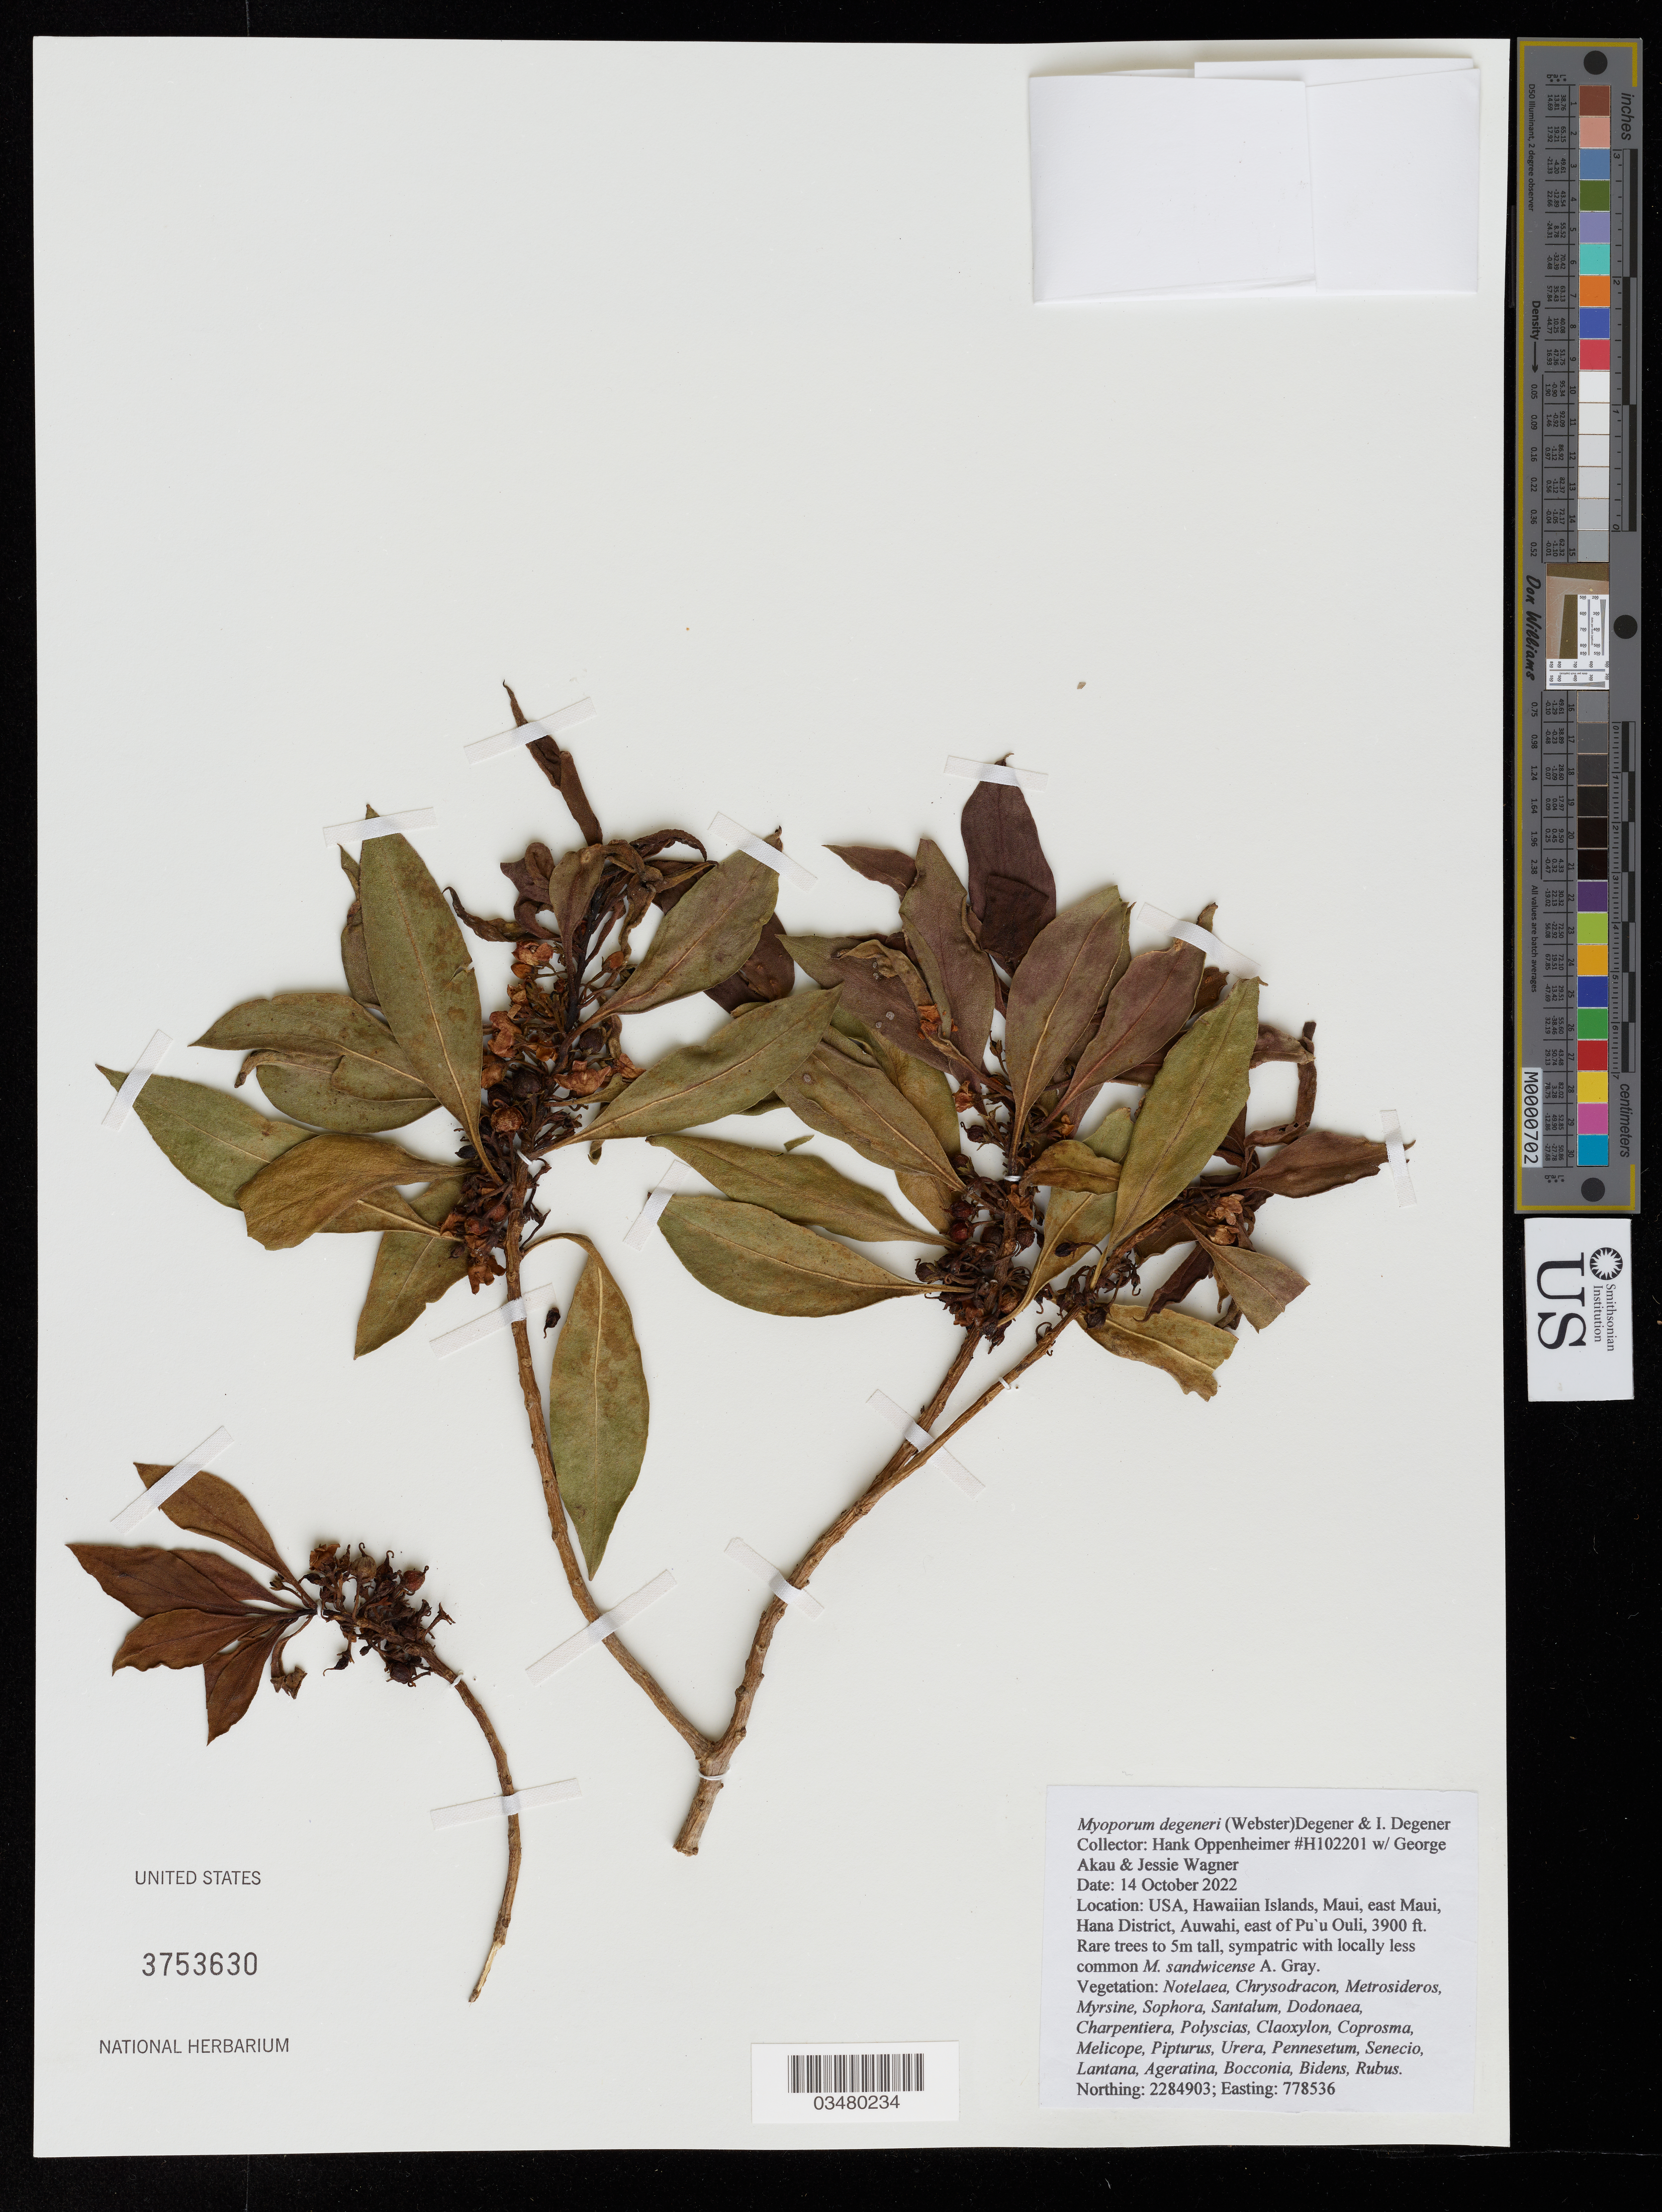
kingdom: Plantae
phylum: Tracheophyta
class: Magnoliopsida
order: Lamiales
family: Scrophulariaceae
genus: Myoporum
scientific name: Myoporum degeneri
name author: (G.L. Webster) O. Deg. & I. Deg.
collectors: H. L. Oppenheimer, G. Akau & J. Wagner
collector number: H102201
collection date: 2022-10-14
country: United States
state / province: Hawaii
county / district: Maui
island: Maui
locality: East Maui, Hana District, Auwahi, east of Pu'u Ouli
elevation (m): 1189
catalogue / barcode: US 3753630